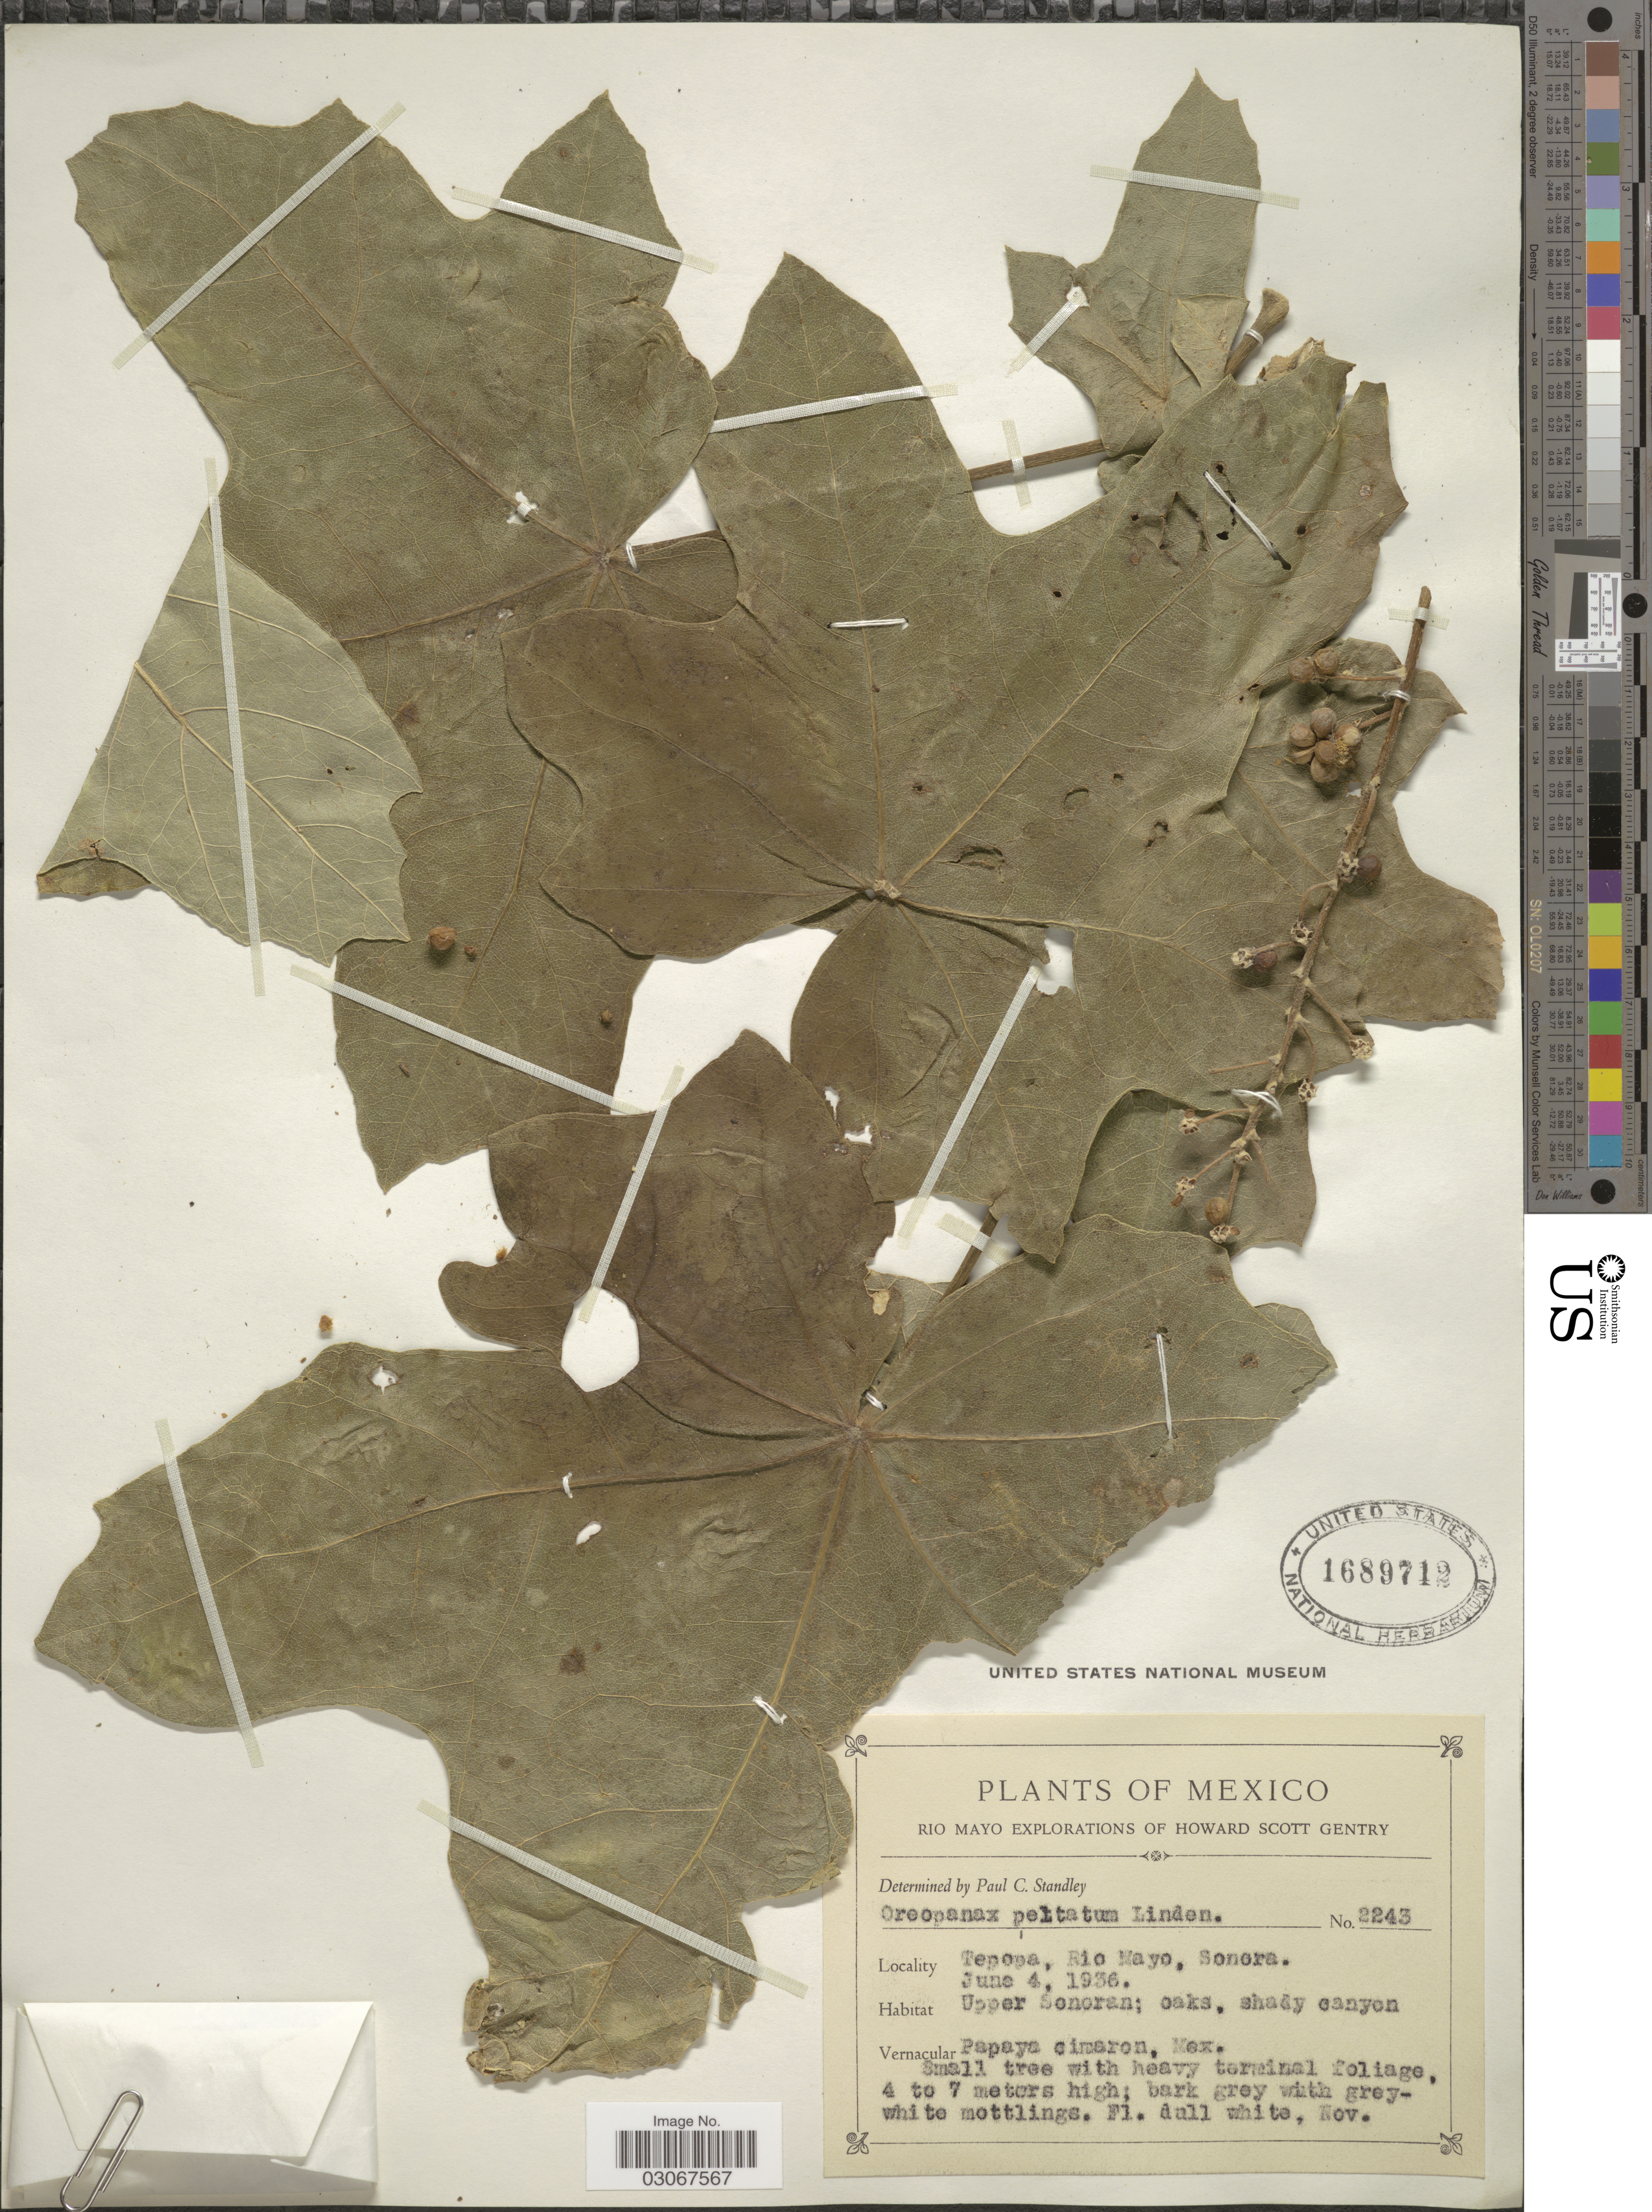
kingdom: Plantae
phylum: Tracheophyta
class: Magnoliopsida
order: Apiales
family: Araliaceae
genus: Oreopanax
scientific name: Oreopanax peltatus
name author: Linden ex Regel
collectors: H. S. Gentry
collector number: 2243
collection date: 1936-06-04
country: Mexico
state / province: Sonora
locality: Tepopa, Rio Mayo. Upper Sonoran.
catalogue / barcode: US 1689712